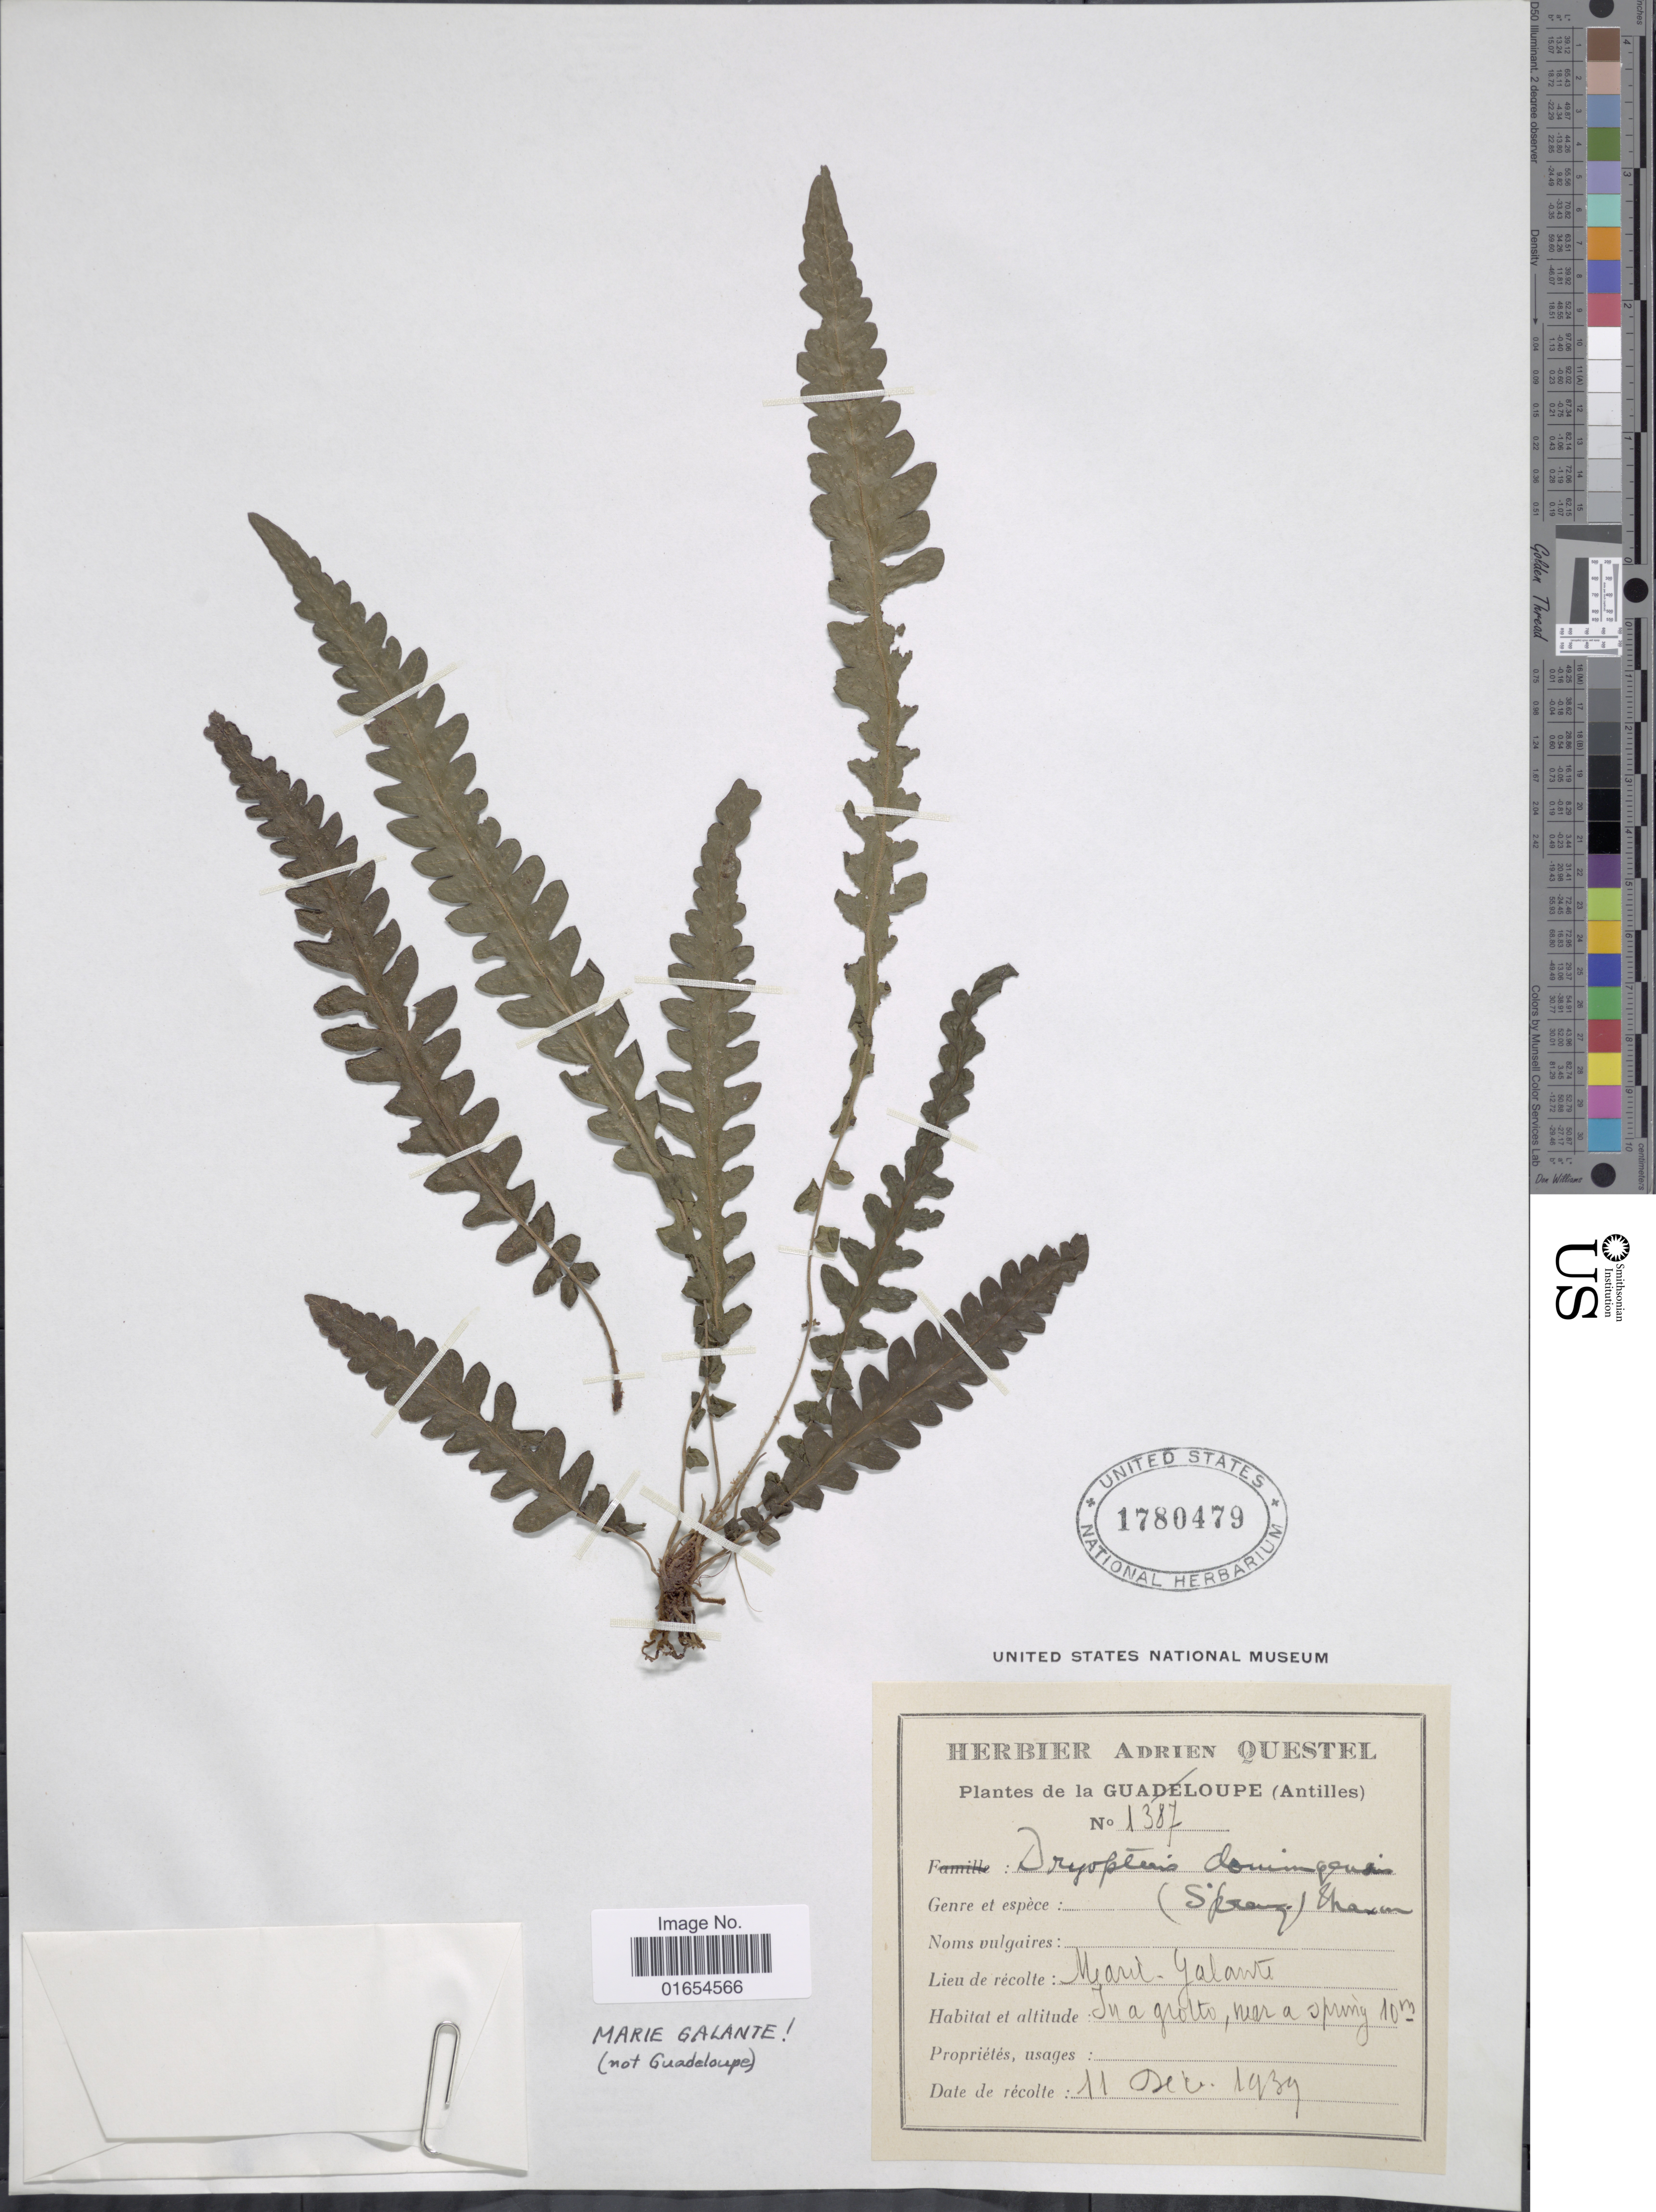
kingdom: Plantae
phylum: Tracheophyta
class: Polypodiopsida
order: Polypodiales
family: Thelypteridaceae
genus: Goniopteris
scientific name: Goniopteris guadelupensis (Wikstr.) comb. nov., ined 2015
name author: (Wikstr.)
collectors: ex herb. A. Questal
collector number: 1387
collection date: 1939-12-11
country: Guadeloupe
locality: Marie - Galante, in a grotto, near a spring.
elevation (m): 10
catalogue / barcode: US 1780479